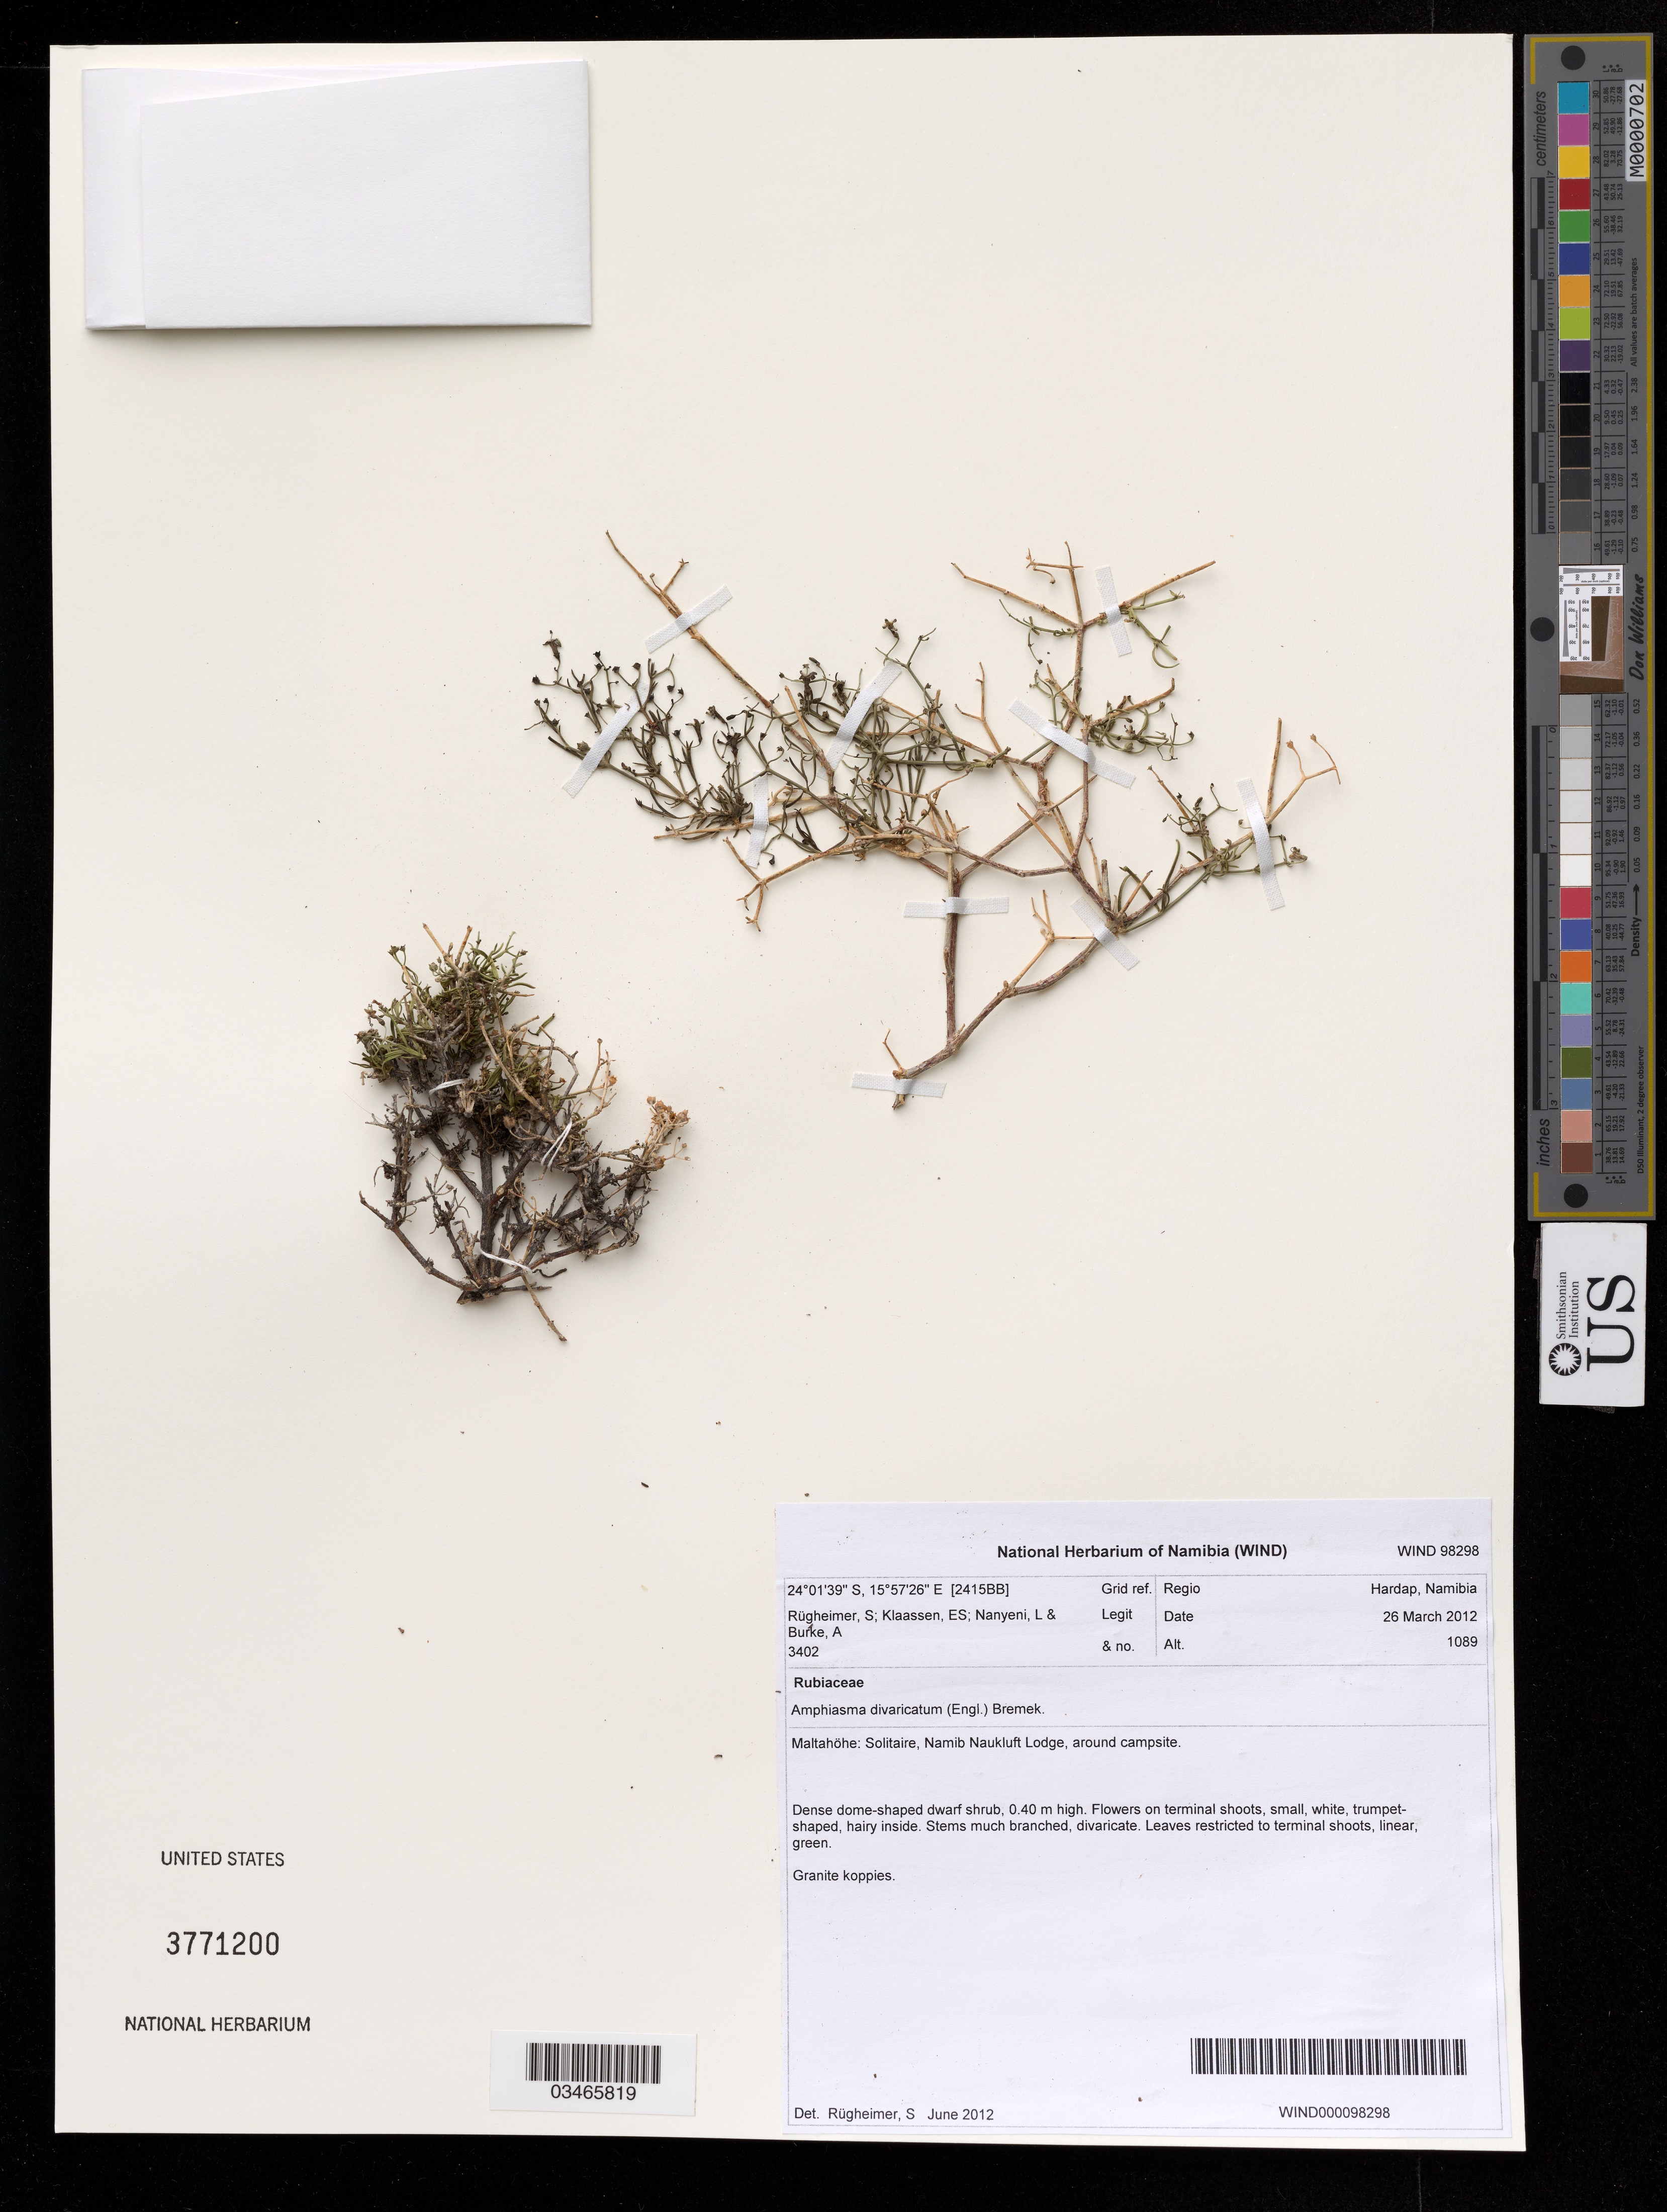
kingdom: Plantae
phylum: Tracheophyta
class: Magnoliopsida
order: Gentianales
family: Rubiaceae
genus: Amphiasma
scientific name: Amphiasma divaricatum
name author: (Engl.) Bremek.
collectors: S. Rugheimer, E. S. Klaassen, L. Nanyeni & A. Burke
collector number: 3402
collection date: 2012-03-26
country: Namibia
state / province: Hardap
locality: [2415BB] Grid ref. Maltahöhe: Solitaire, Namib Naukluft Lodge, around campsite.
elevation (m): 1089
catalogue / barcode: US 3771200